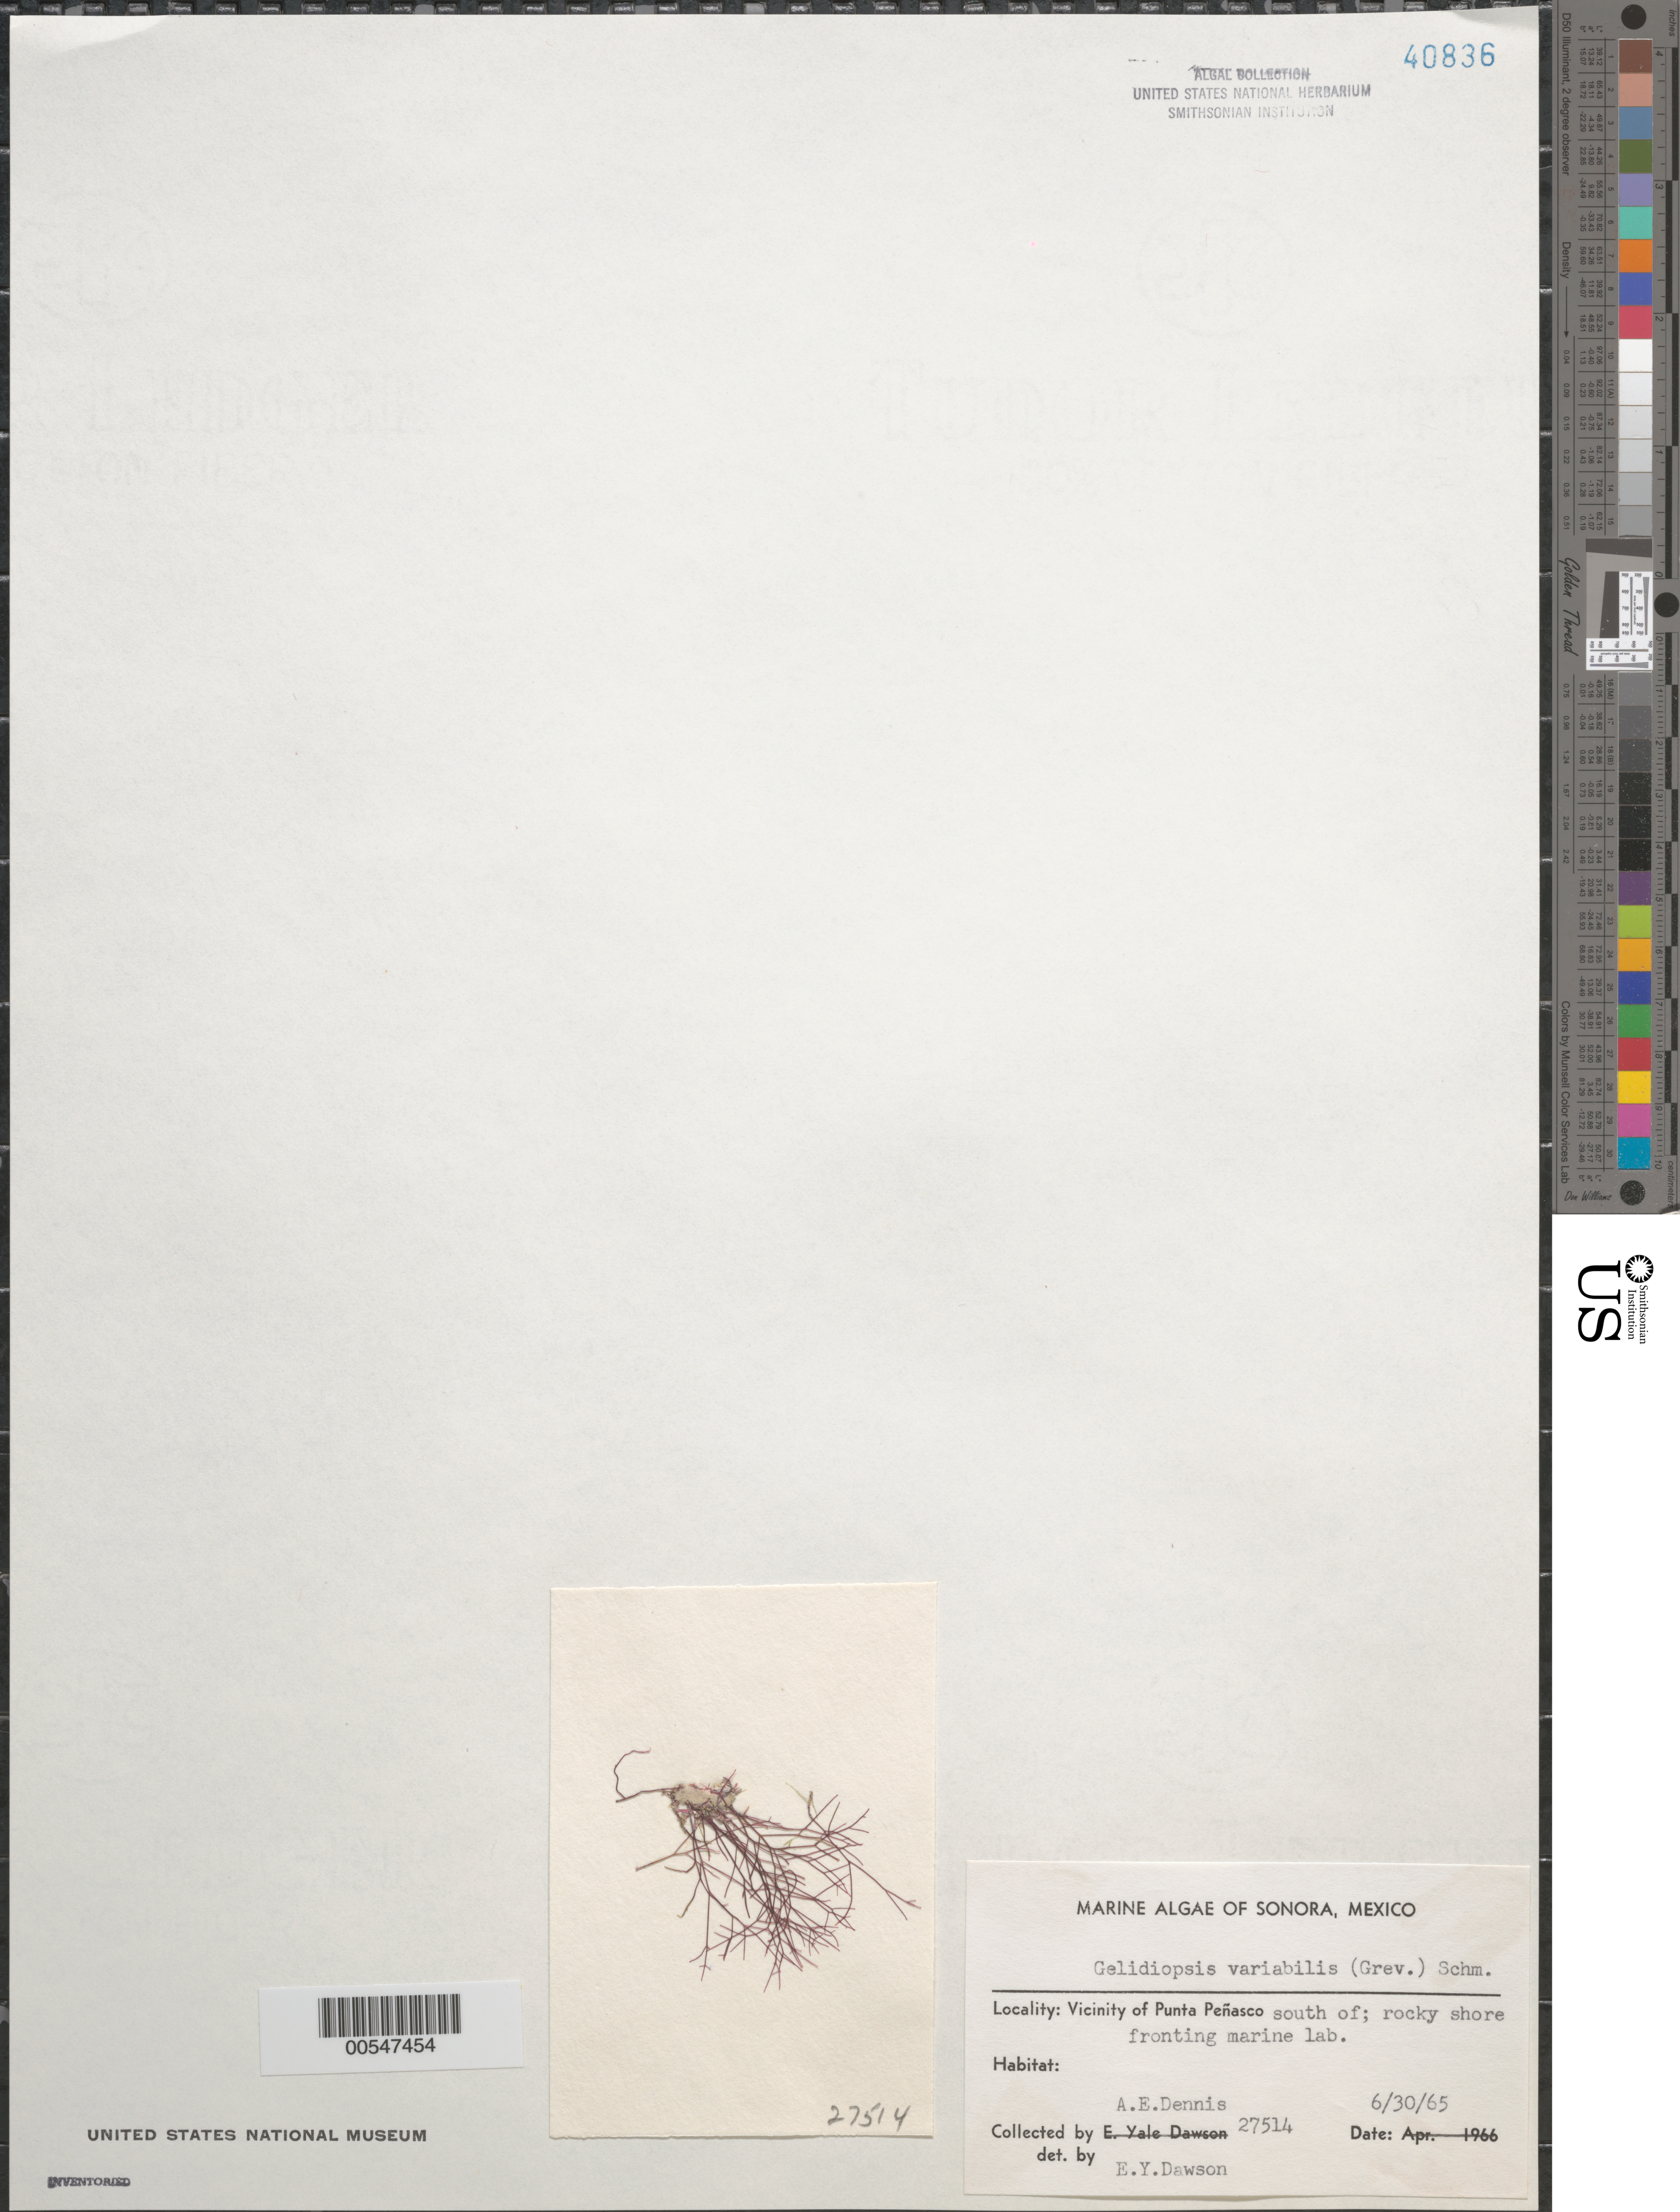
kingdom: Plantae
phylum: Rhodophyta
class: Florideophyceae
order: Rhodymeniales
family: Lomentariaceae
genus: Ceratodictyon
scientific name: Ceratodictyon variabile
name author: (J. Agardh) R.E. Norris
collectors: A. Dennis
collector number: EYD 27514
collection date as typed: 30 Jun 1965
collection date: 1965-06-30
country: Mexico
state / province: Sonora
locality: Marine laboratory south of Punta Penasco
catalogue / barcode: US 40836